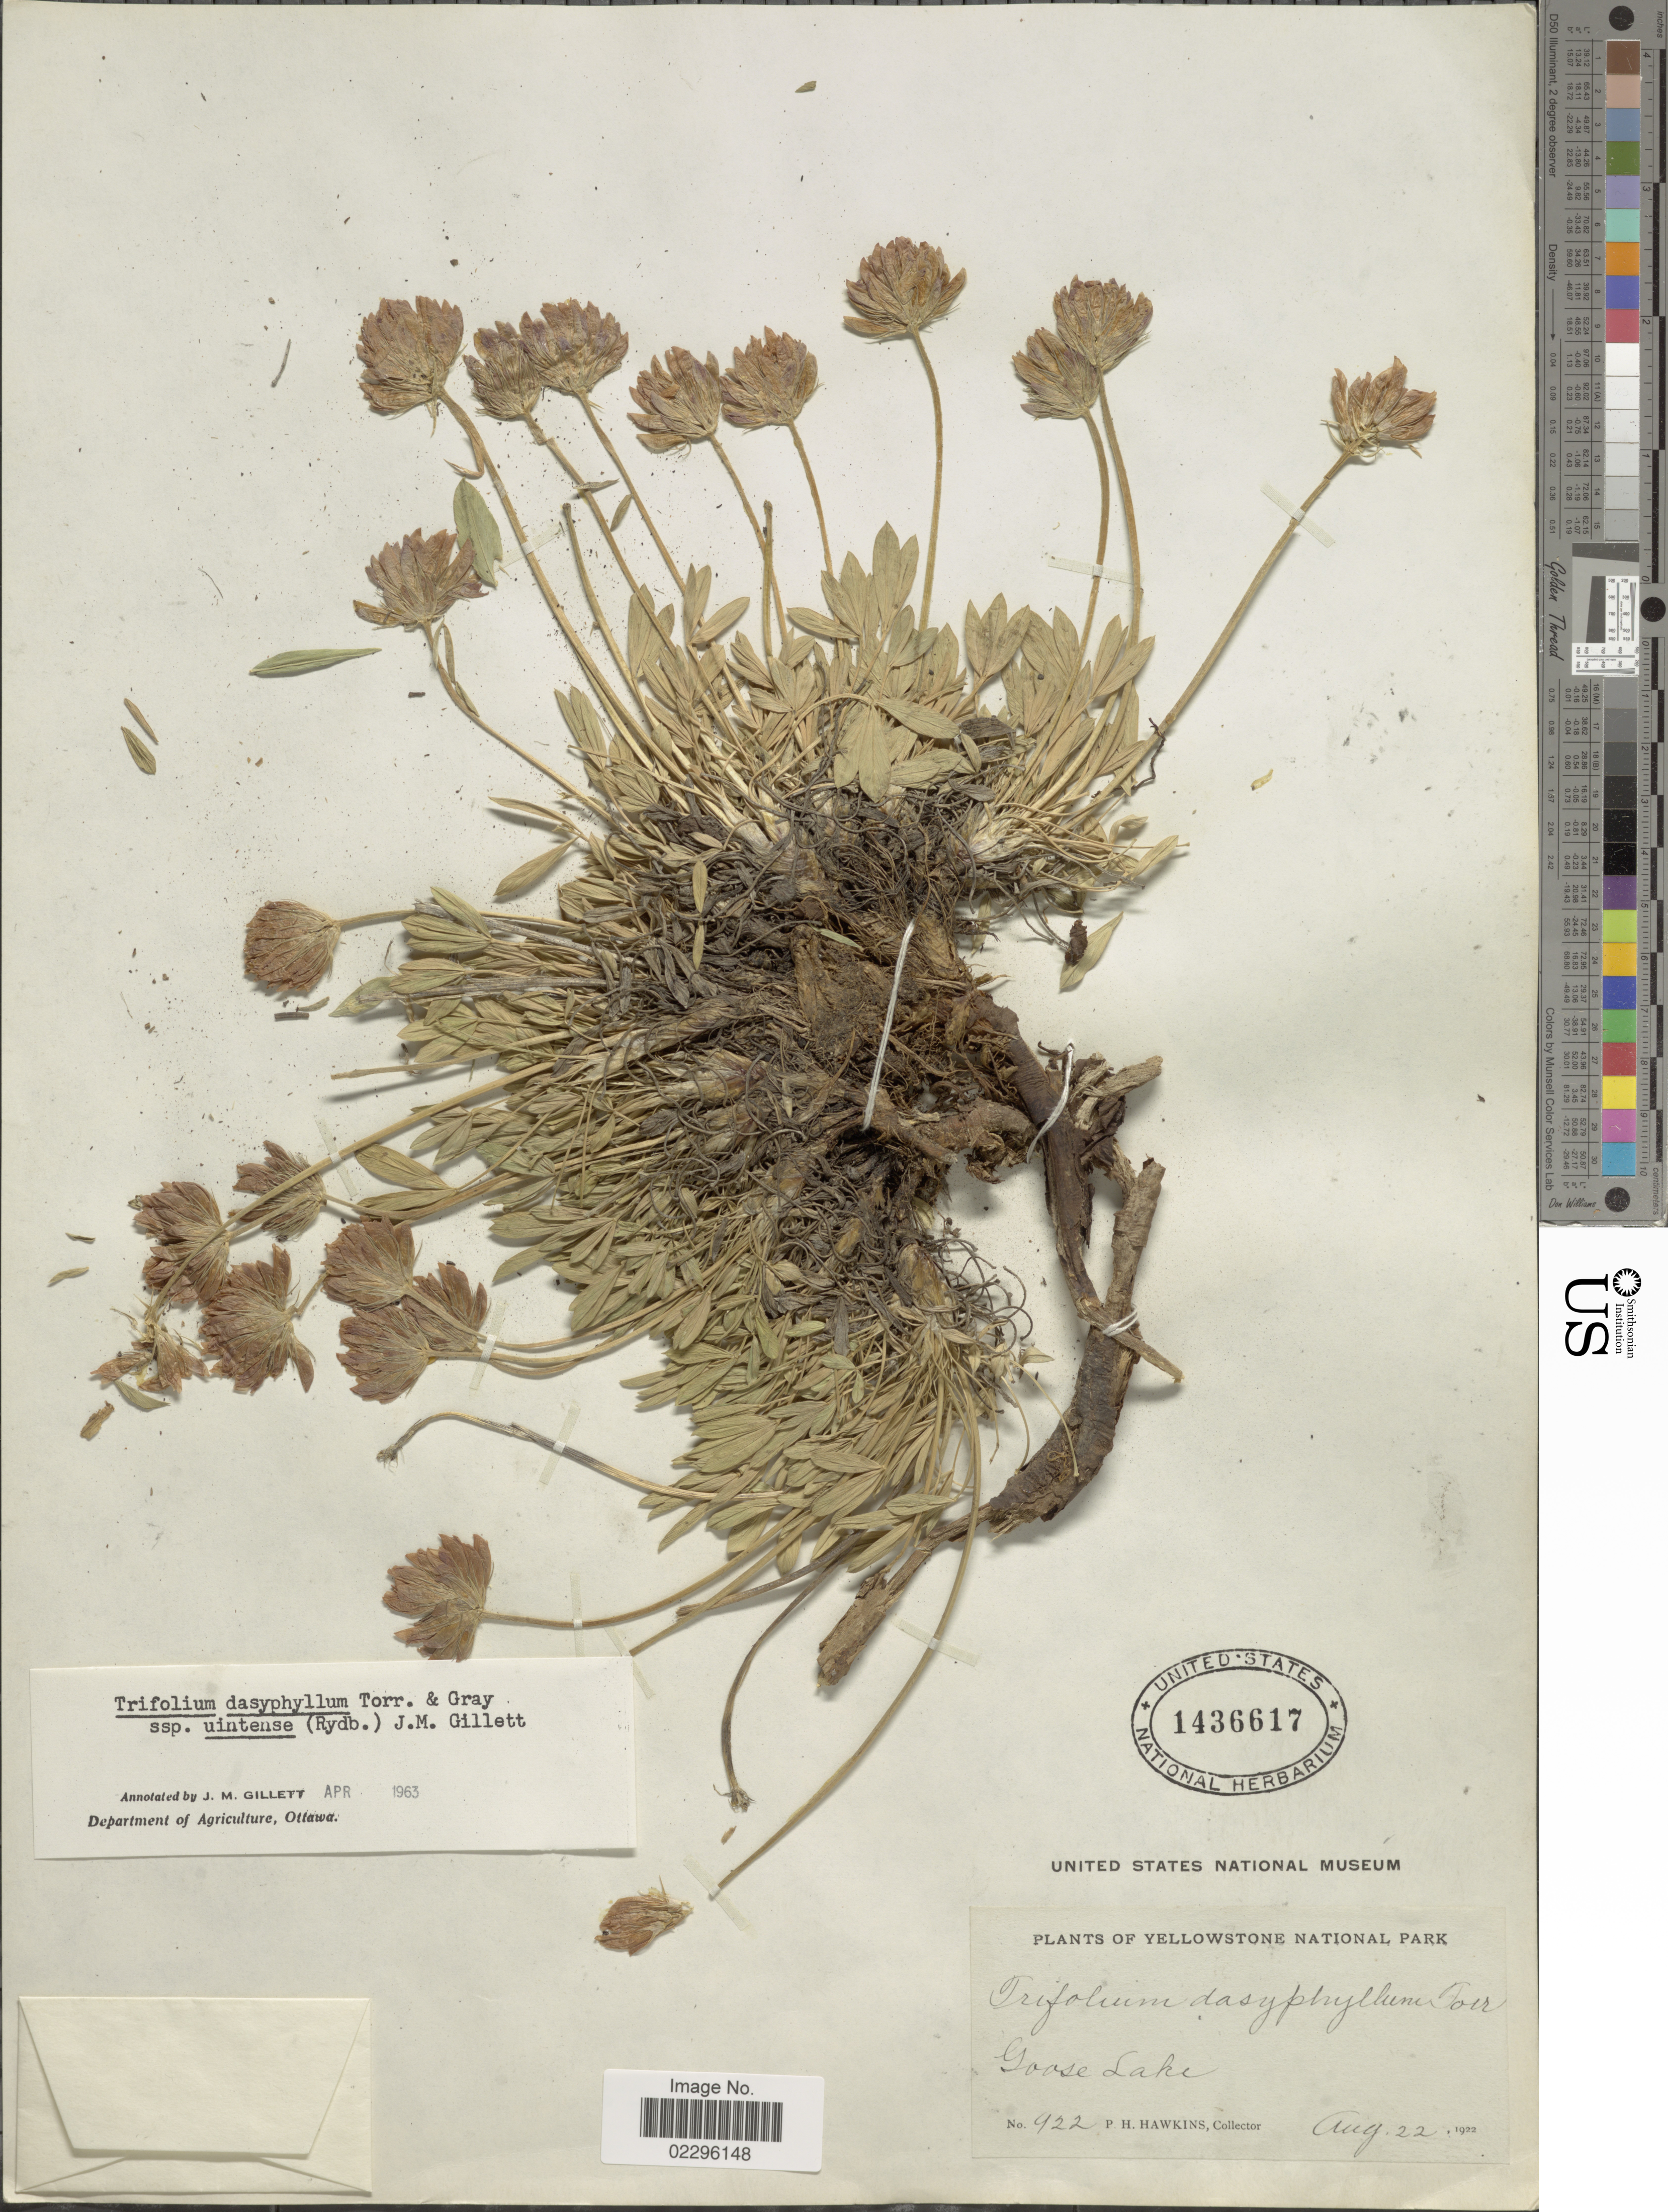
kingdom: Plantae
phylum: Tracheophyta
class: Magnoliopsida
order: Fabales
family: Fabaceae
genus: Trifolium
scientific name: Trifolium dasyphyllum subsp. uintense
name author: (Rydb.) J.M. Gillett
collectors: P. Hawkins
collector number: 922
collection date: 1922-08-22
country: United States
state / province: Wyoming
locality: Yellowstone National Park, Goose Lake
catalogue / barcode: US 1436617